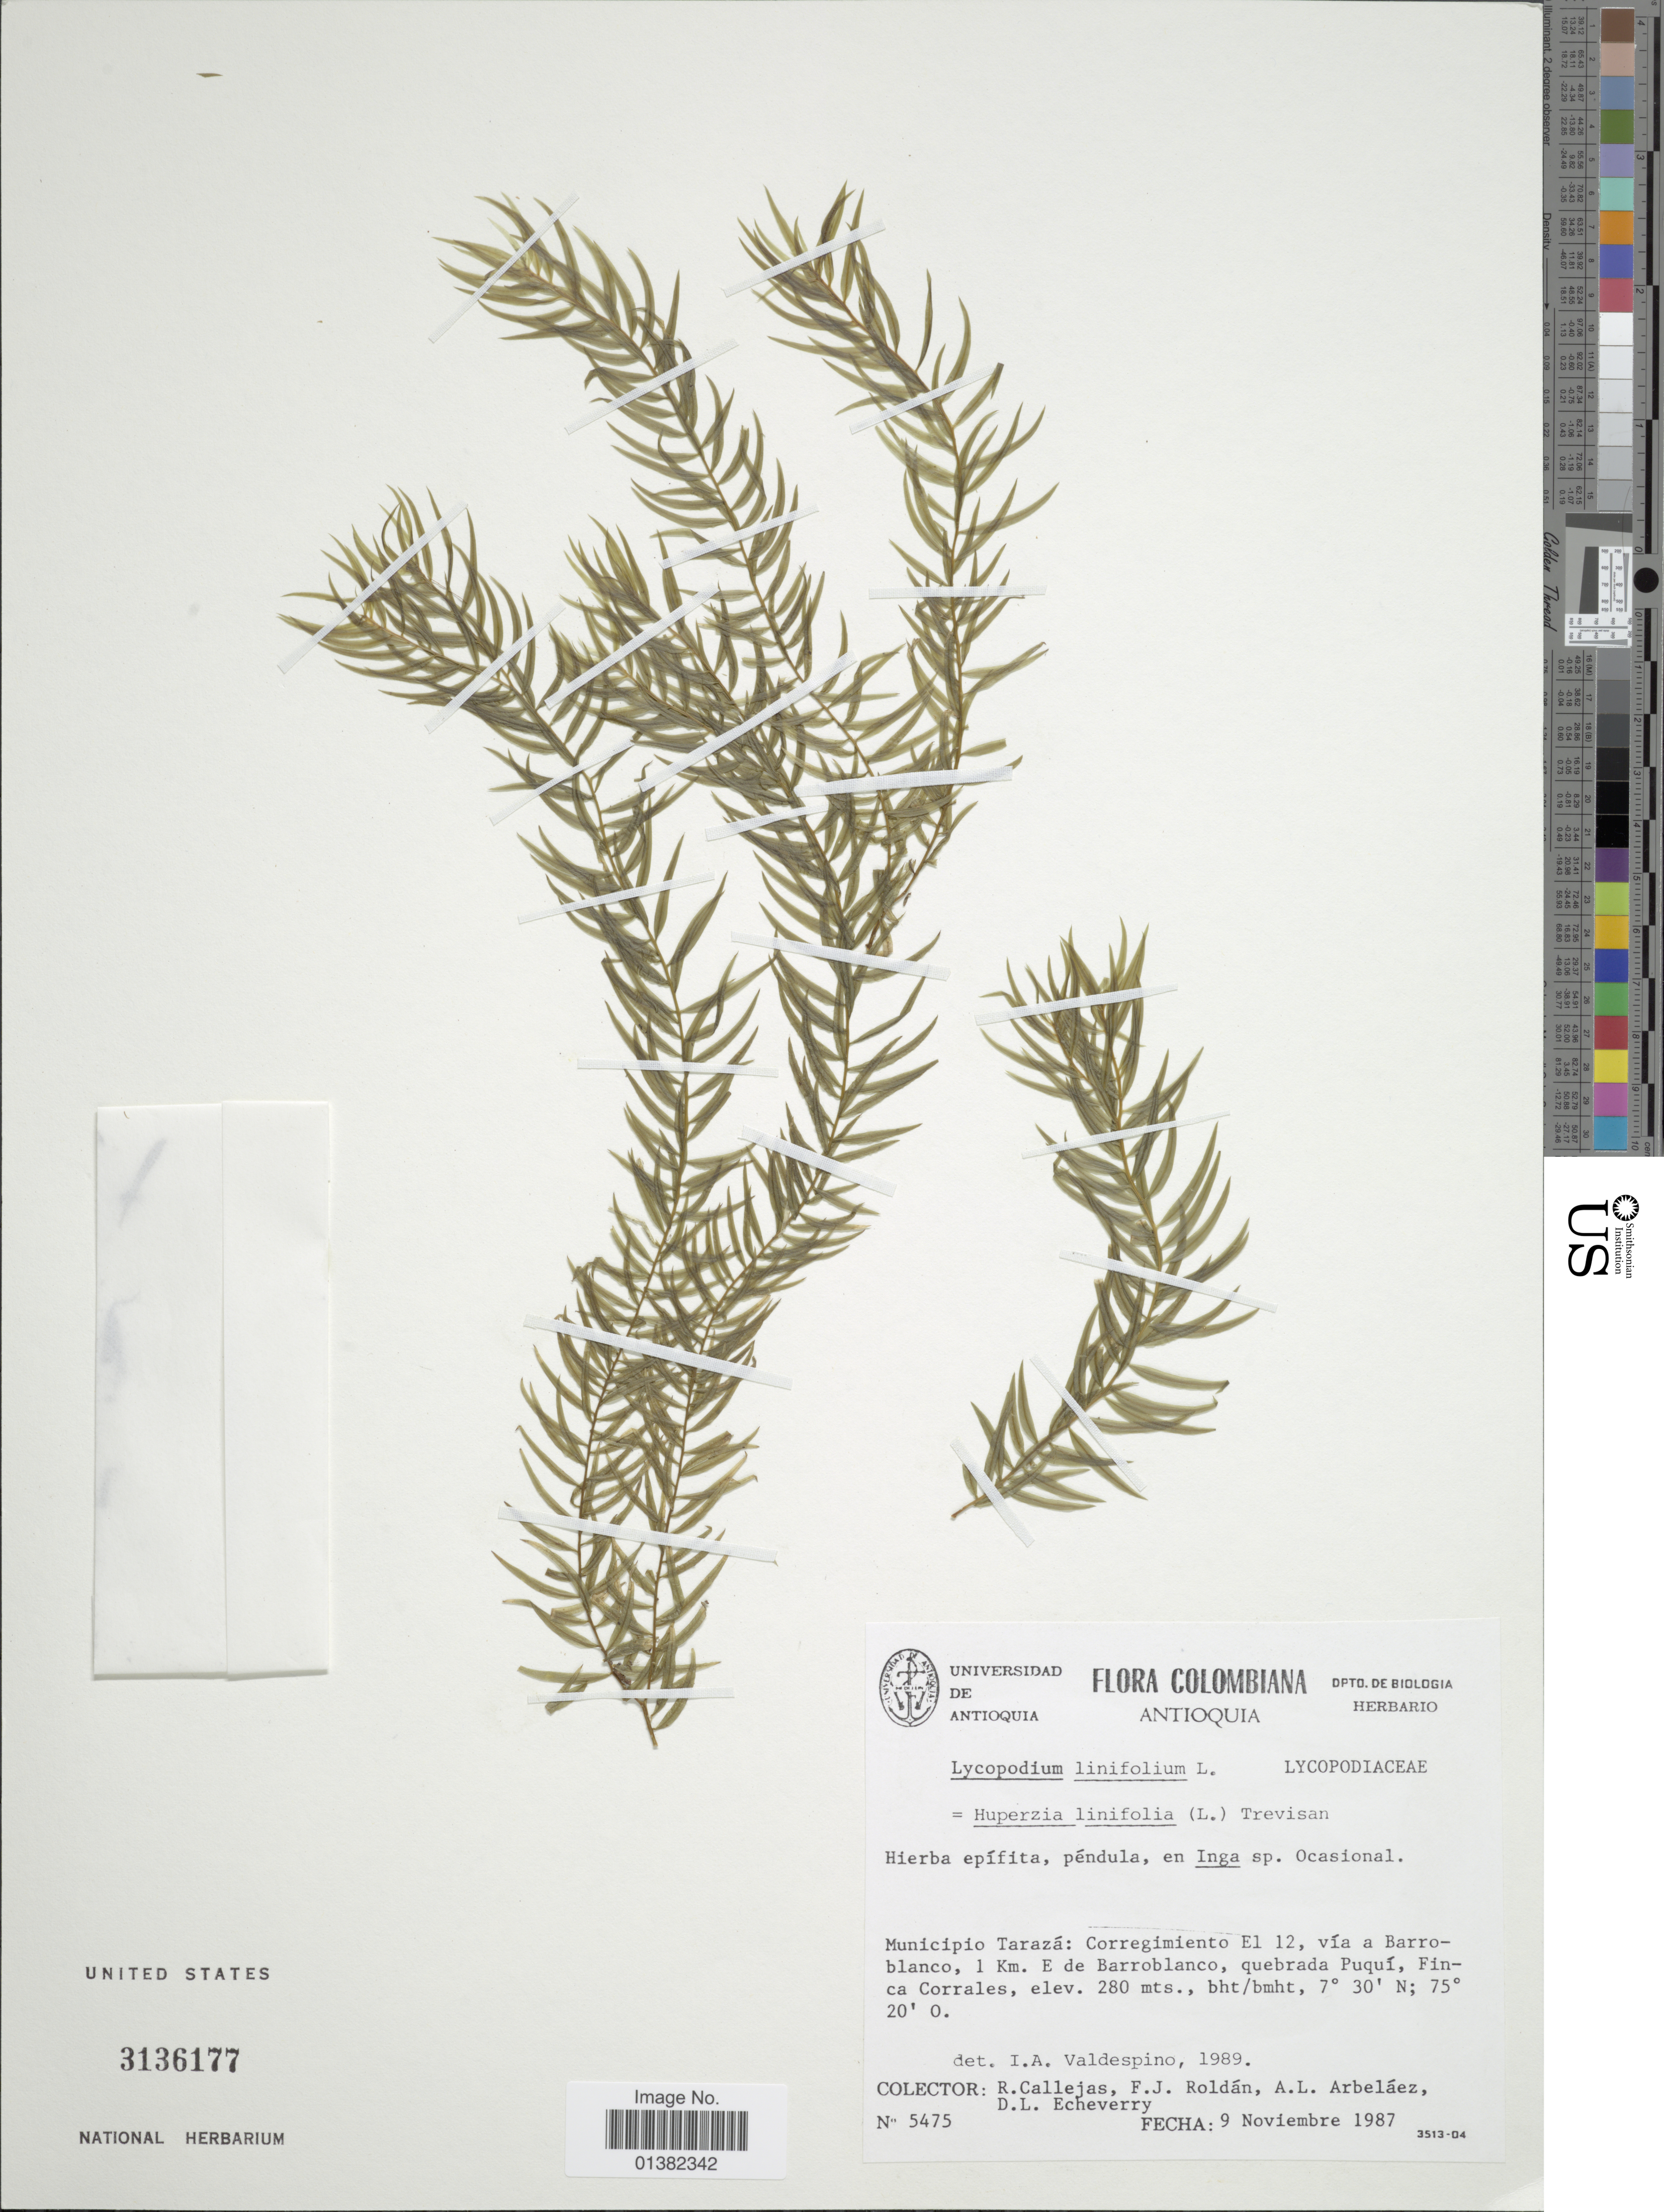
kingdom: Plantae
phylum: Tracheophyta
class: Lycopodiopsida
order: Lycopodiales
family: Lycopodiaceae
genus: Phlegmariurus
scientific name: Phlegmariurus linifolius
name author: (L.) B. Øllg.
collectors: R. Callejas, F. J. Roldán, A. Arbeláez Alvarez & D. Echeverry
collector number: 5475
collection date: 1987-11-09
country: Colombia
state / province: Antioquia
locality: Municipio Tarazá: Corregimiento El 12, vía a Barroblanco, 1 Km. E de Barroblanco, quebrada Puquí. Finca Corrales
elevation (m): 280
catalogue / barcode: US 3136177